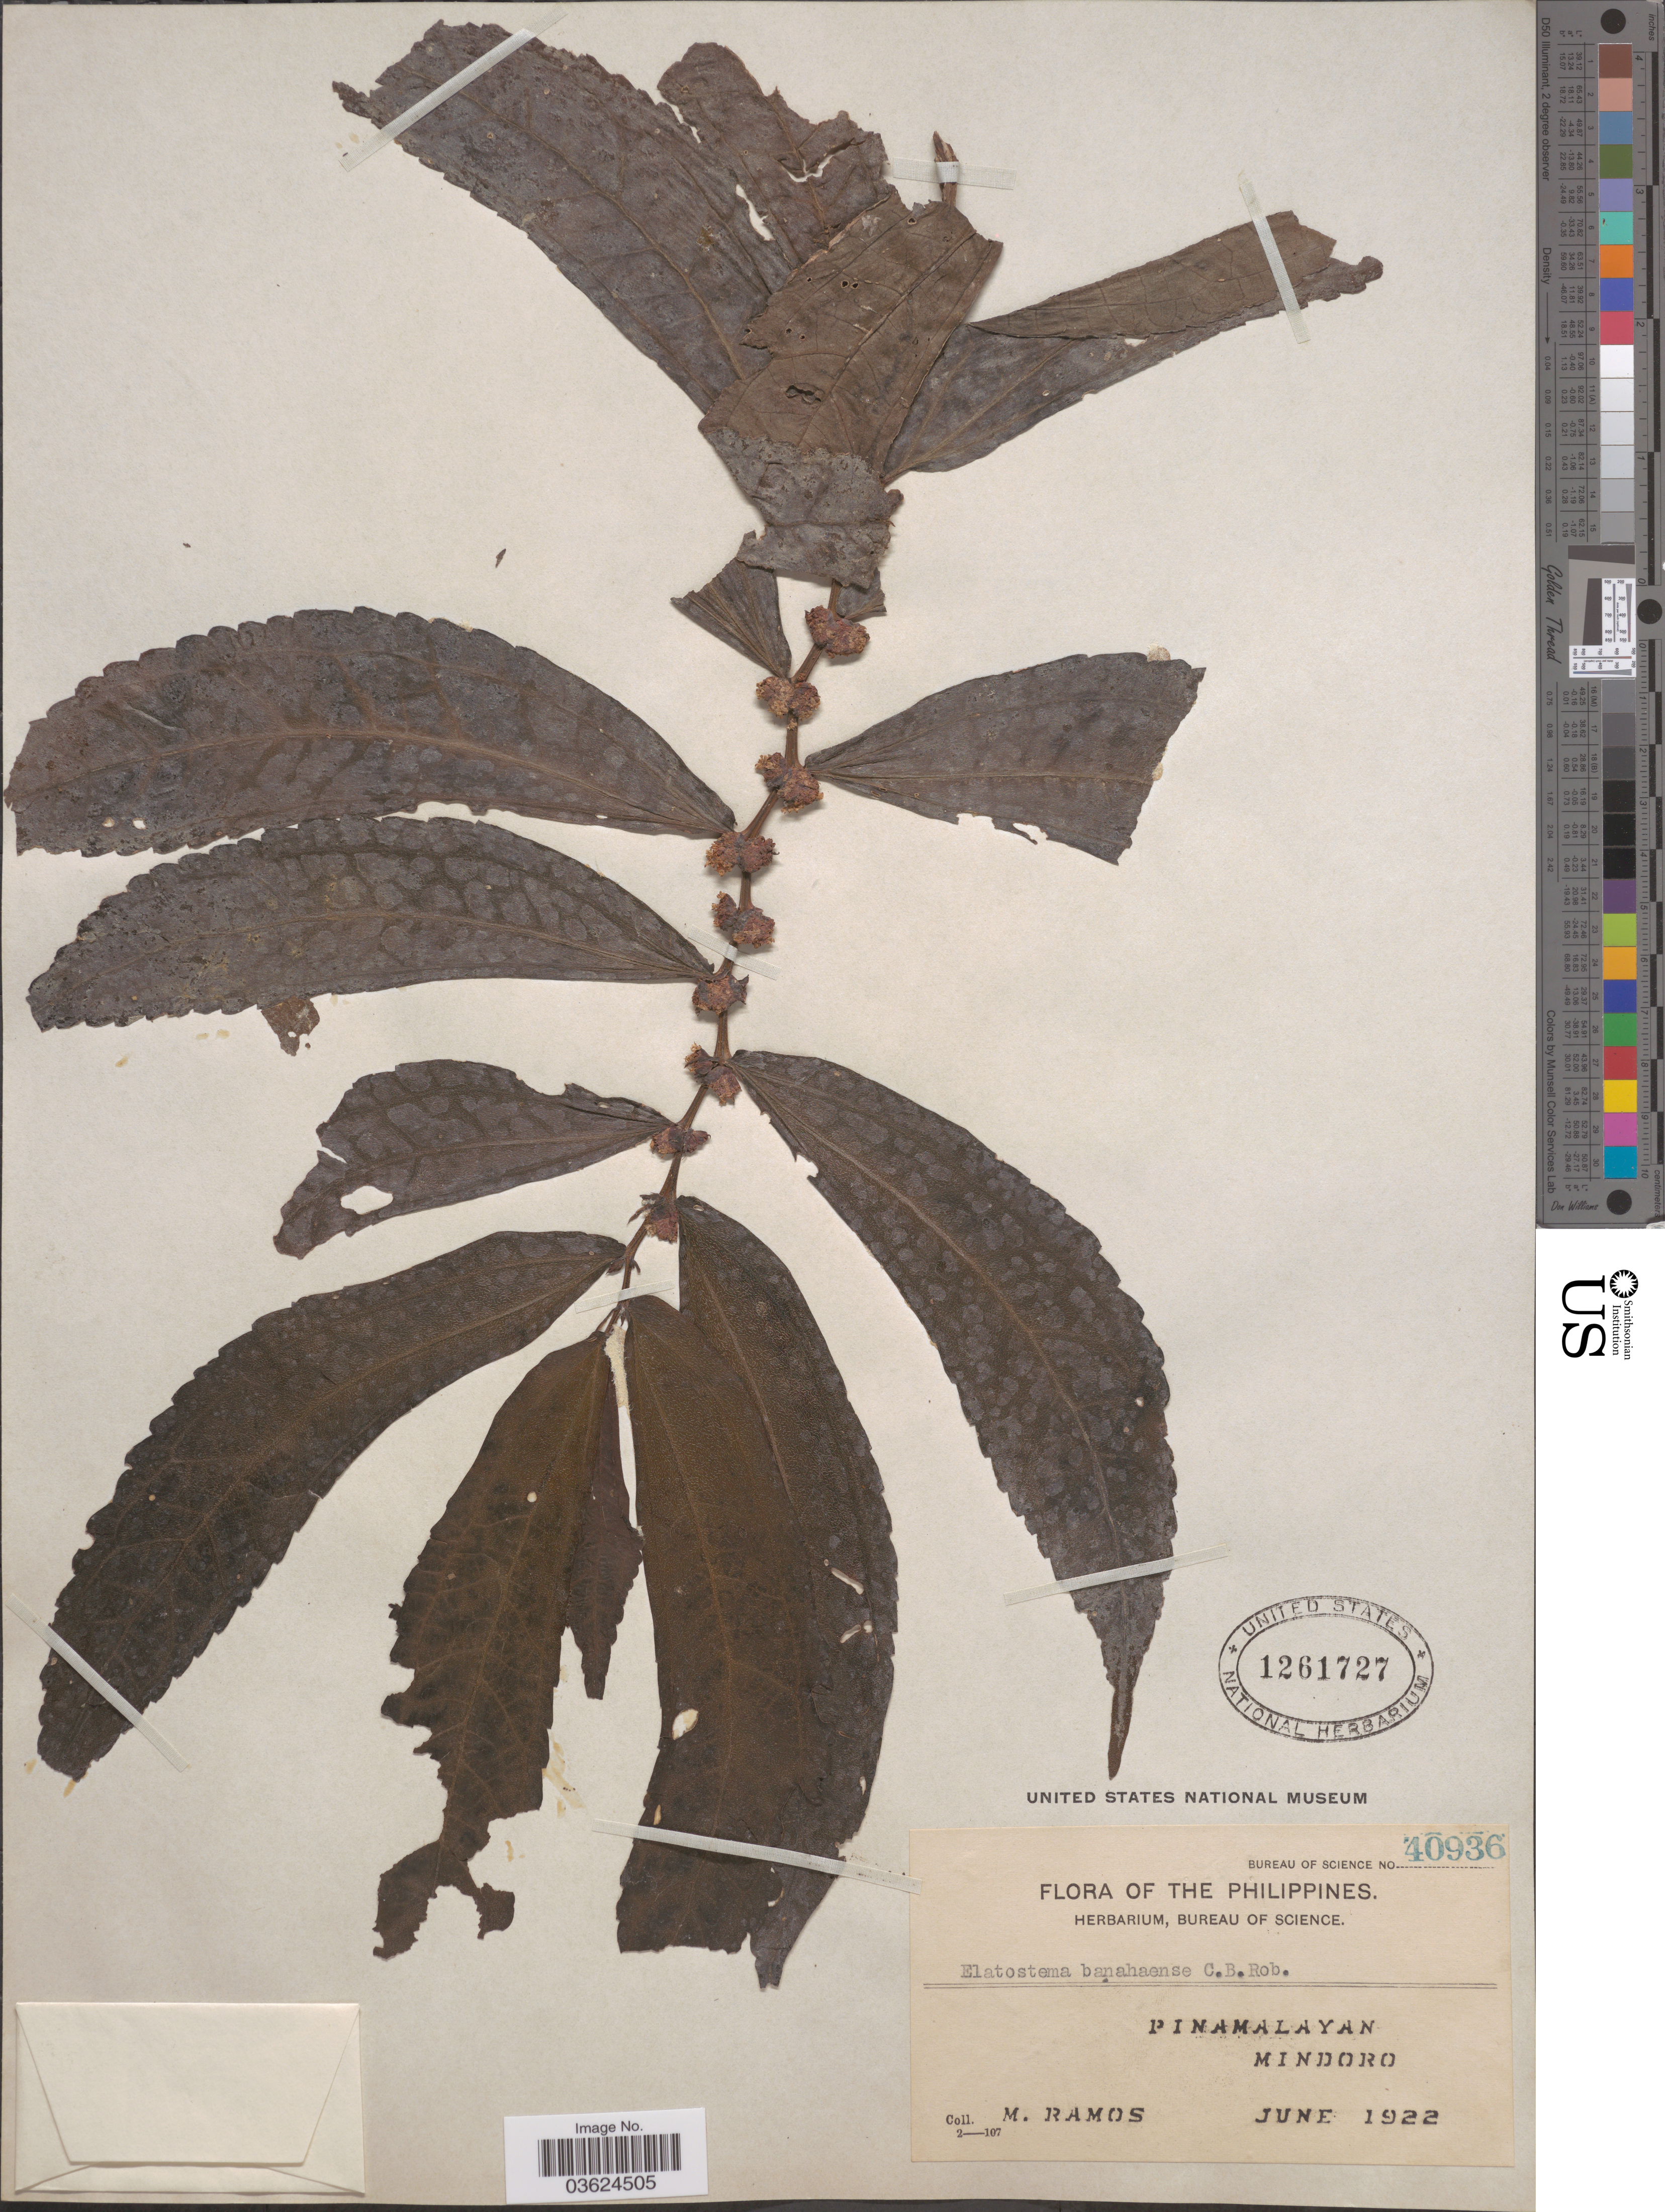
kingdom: Plantae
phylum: Tracheophyta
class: Magnoliopsida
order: Rosales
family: Urticaceae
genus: Elatostema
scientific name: Elatostema banahaense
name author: C.B. Rob.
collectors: M. Ramos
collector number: Bureau of Science 40936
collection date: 1922-06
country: Philippines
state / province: Mimaropa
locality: Pinamalayan, Mindoro.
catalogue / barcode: US 1261727